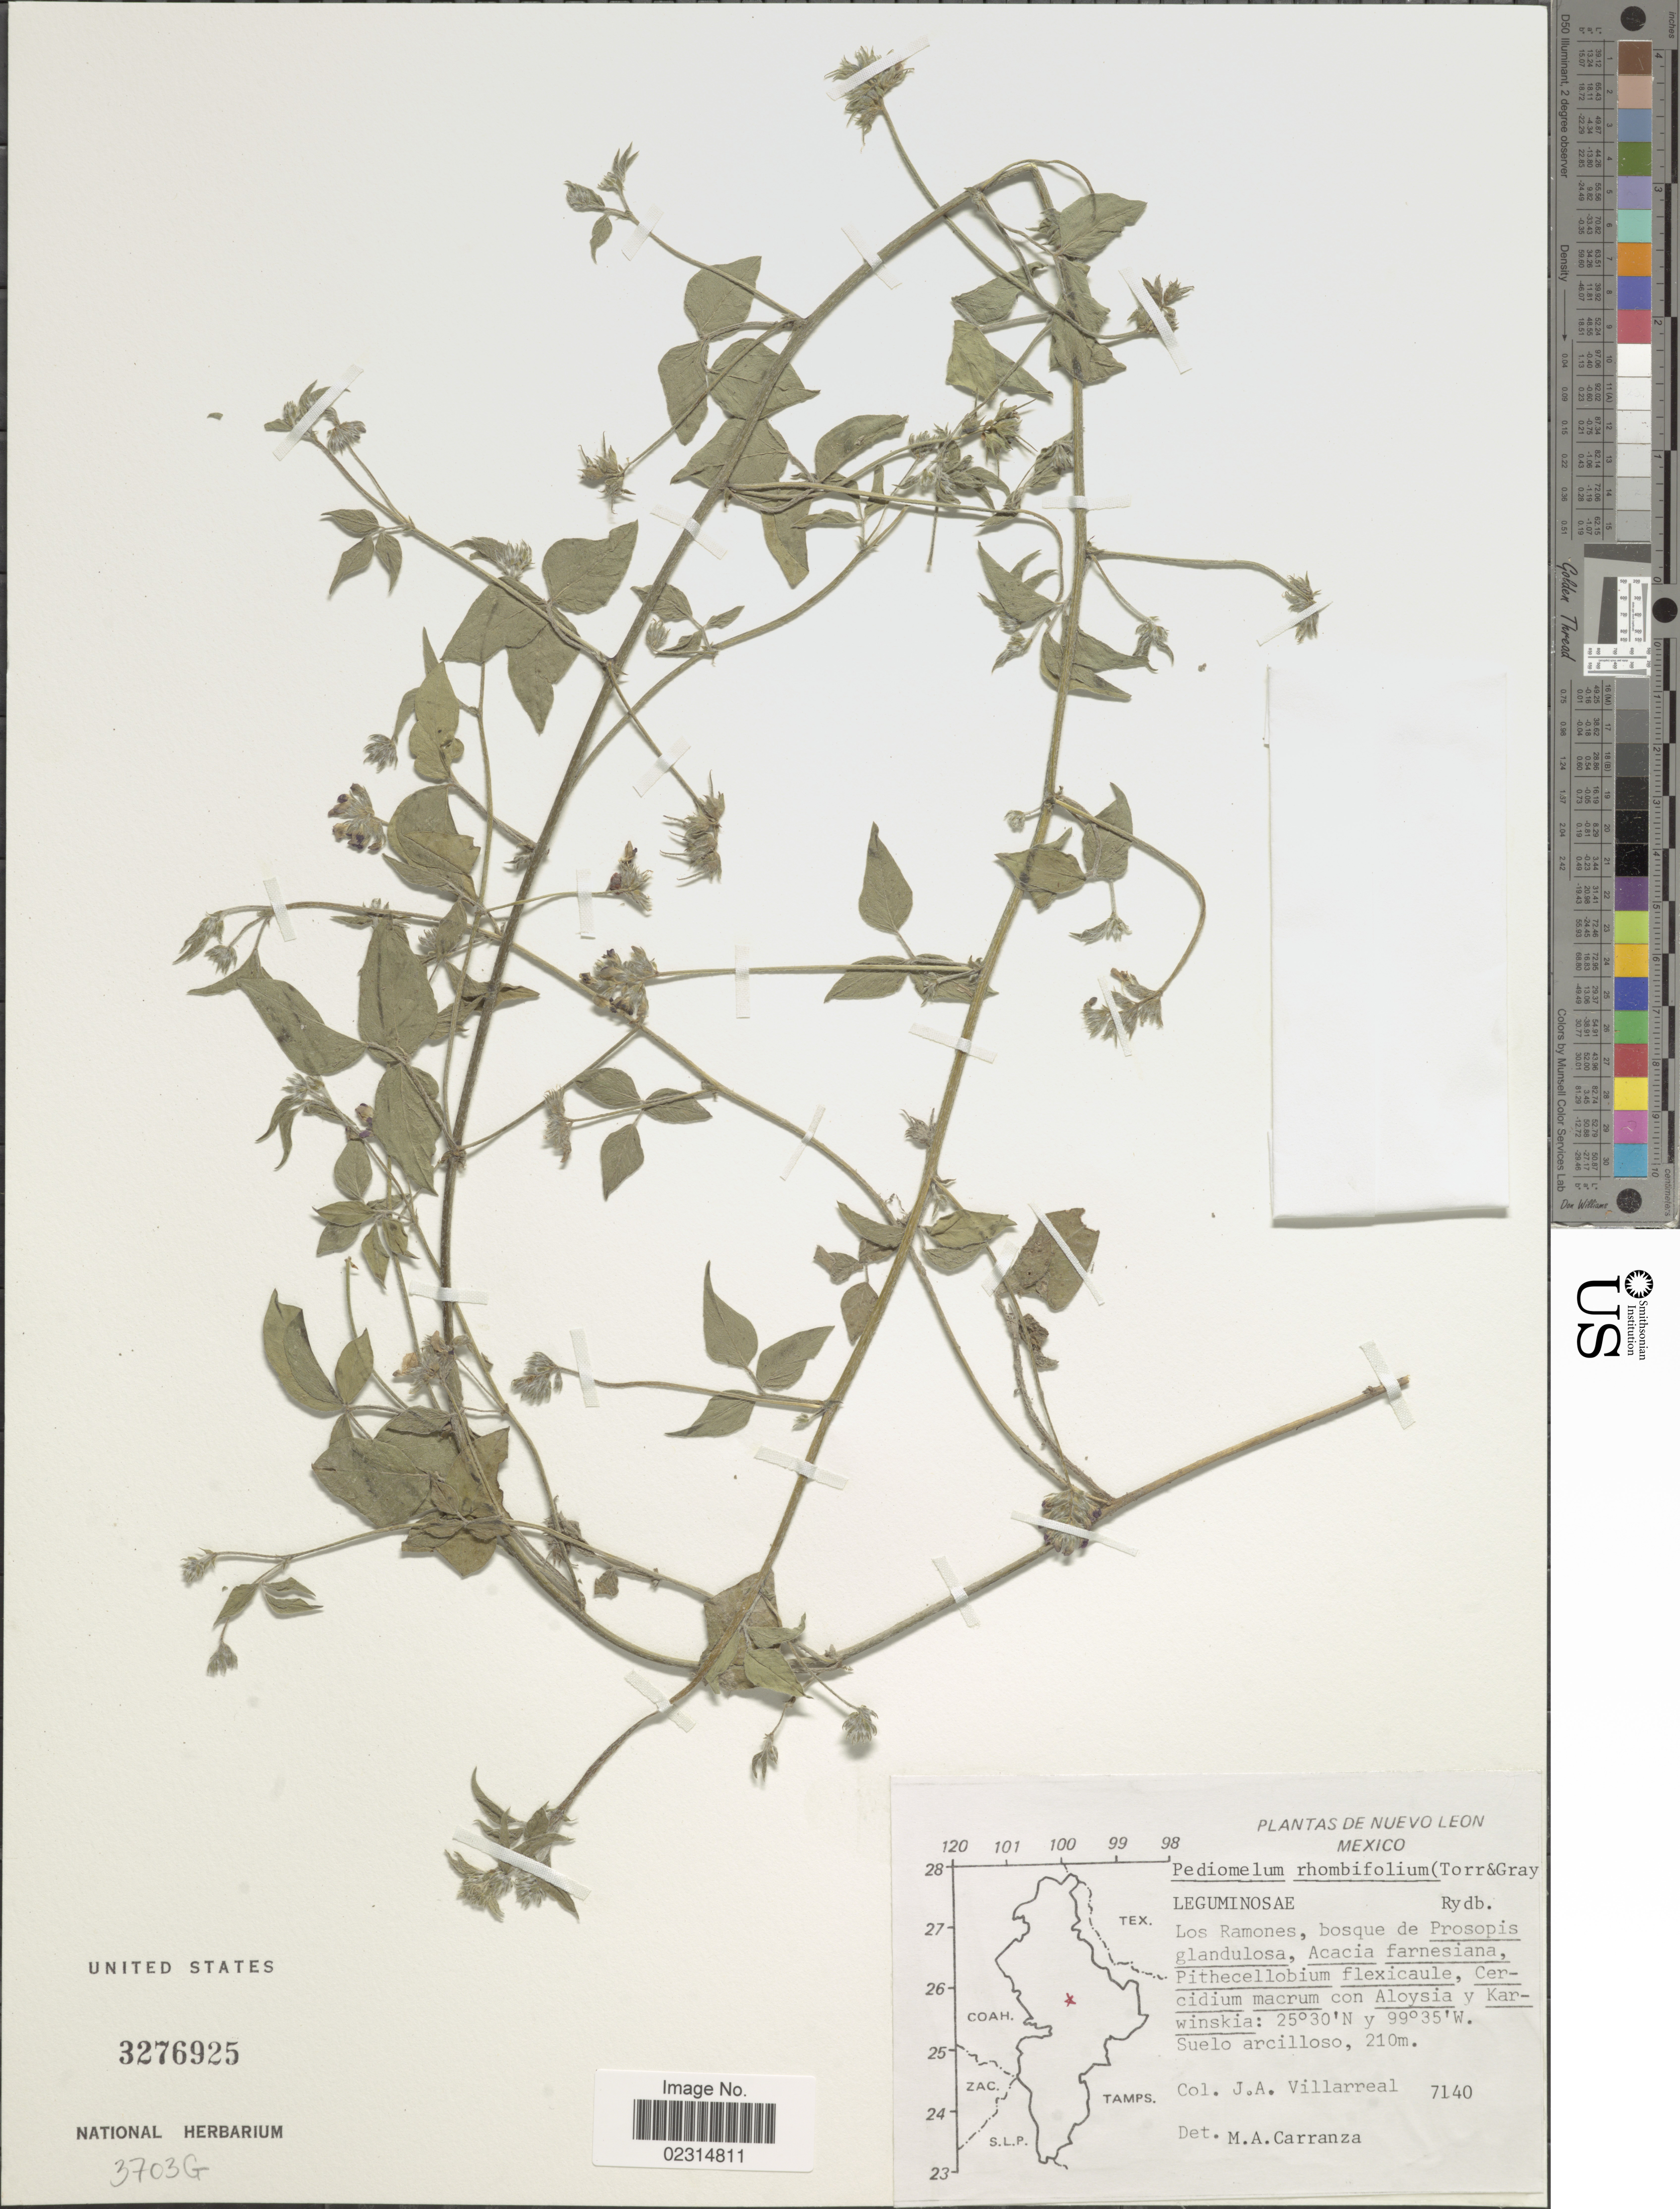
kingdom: Plantae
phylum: Tracheophyta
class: Magnoliopsida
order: Fabales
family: Fabaceae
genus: Pediomelum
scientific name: Pediomelum rhombifolium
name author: (Torr. & A. Gray) Rydb.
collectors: J. Villareal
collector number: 7140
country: Mexico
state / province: Nuevo León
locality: Los Ramos, Suelo arcilloso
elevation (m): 210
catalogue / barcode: US 3276925